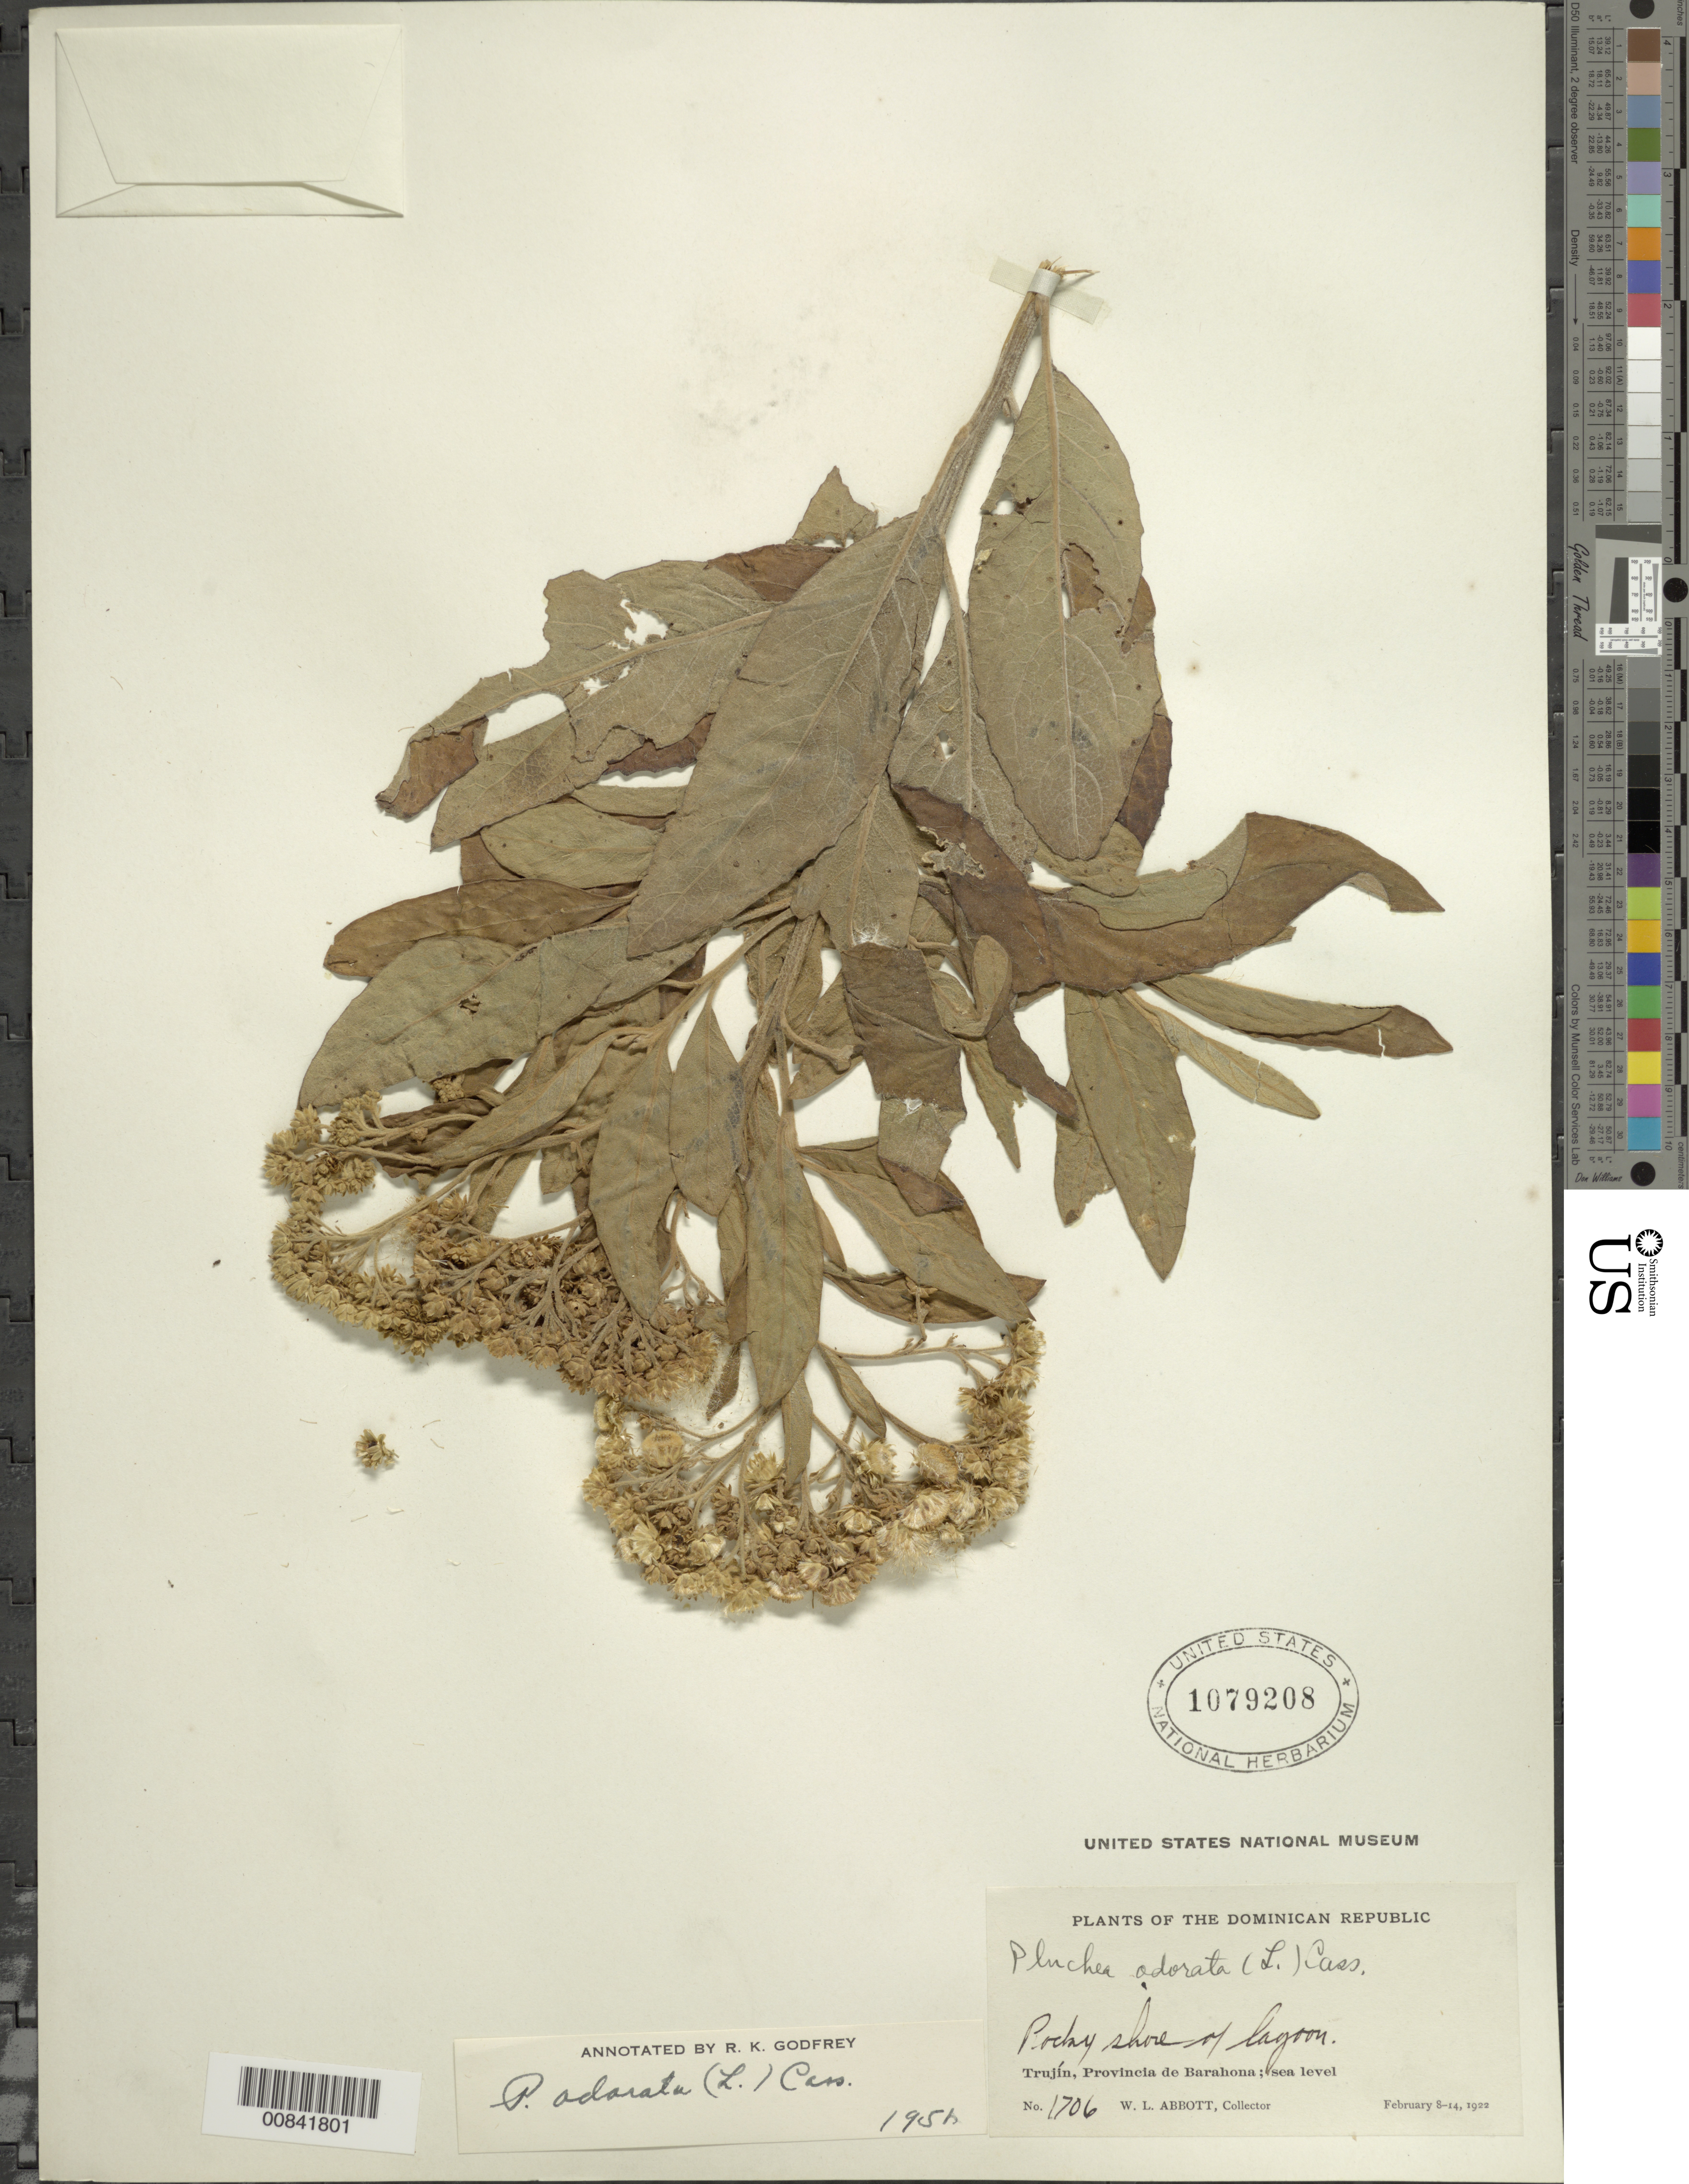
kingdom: Plantae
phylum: Tracheophyta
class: Magnoliopsida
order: Asterales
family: Asteraceae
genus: Pluchea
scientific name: Pluchea carolinensis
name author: (Jacq.) D. Don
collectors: W. L. Abbott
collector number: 1706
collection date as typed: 08 Feb 1922 to 14 Feb 1922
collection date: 1922-02-08/1922-02-14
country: Dominican Republic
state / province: Barahona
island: Hispaniola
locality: Trujín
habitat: Rocky shore of lagoon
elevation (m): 0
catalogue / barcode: US 1079208